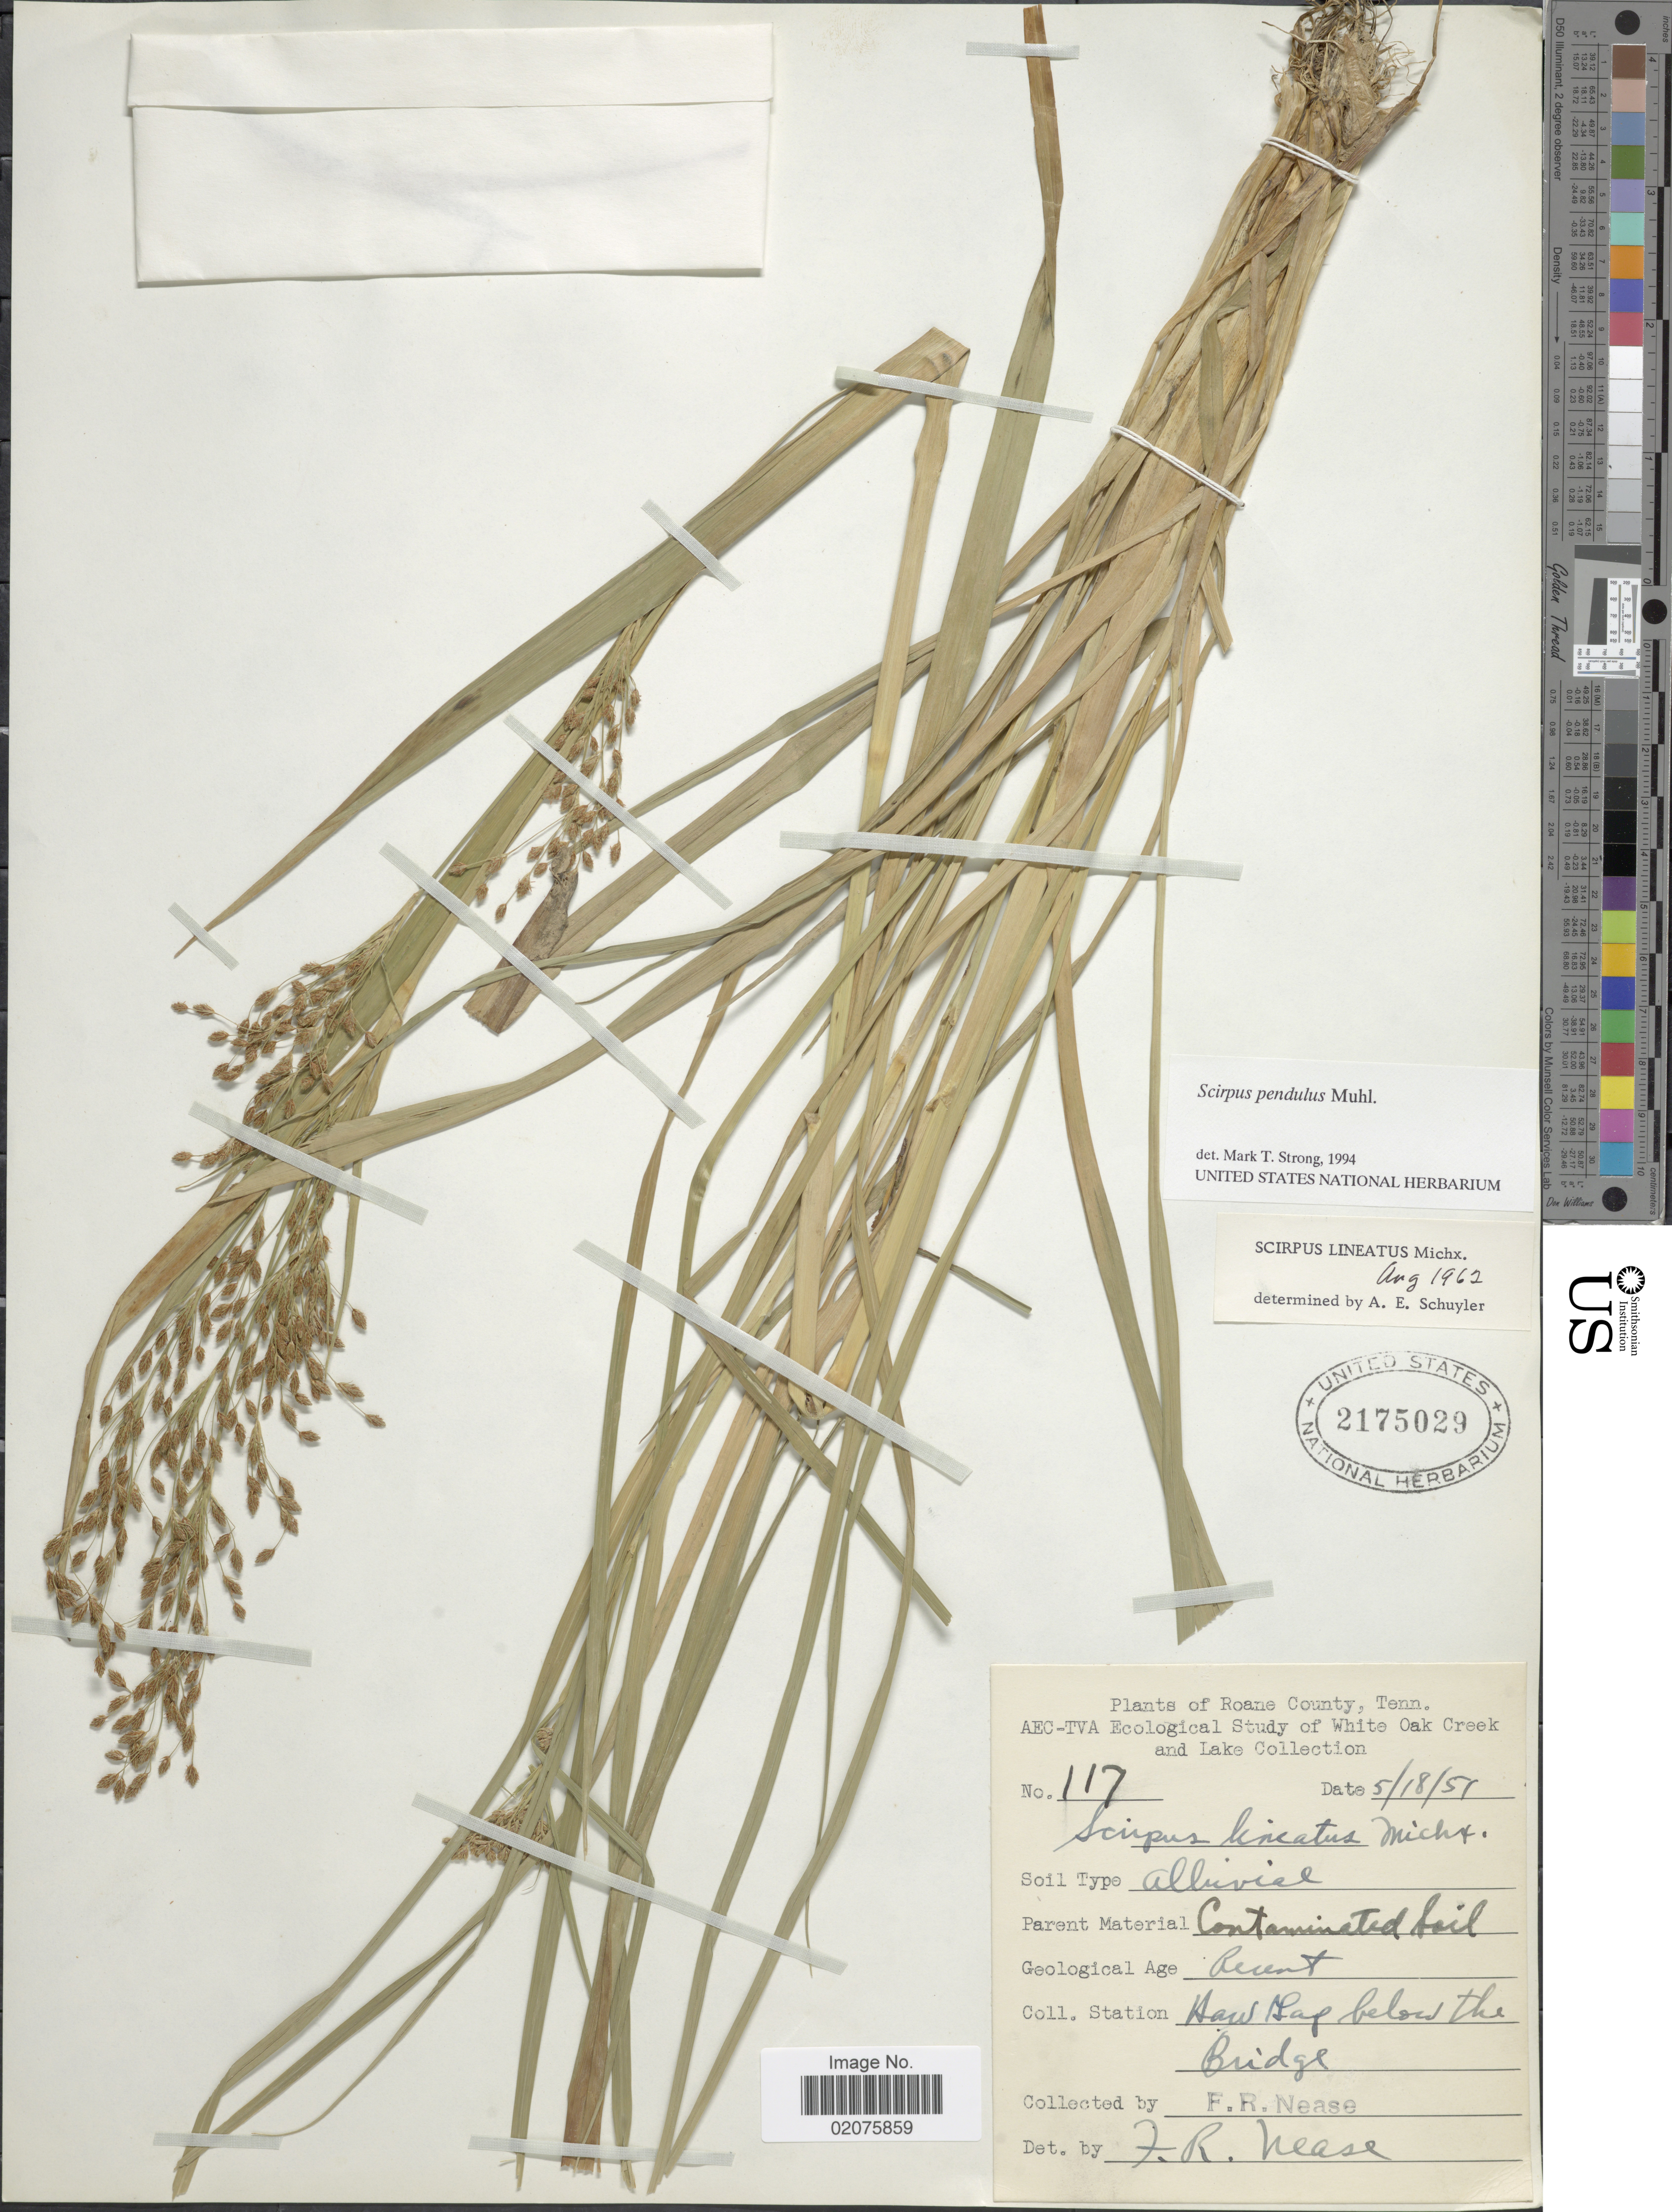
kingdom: Plantae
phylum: Tracheophyta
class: Liliopsida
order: Poales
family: Cyperaceae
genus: Scirpus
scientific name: Scirpus pendulus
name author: Muhl.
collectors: F. Nease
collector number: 117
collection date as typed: Transcribed d/m/y: 18/5/51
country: United States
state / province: Tennessee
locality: Roane County, Tenn. White Oak Creek and Lake Collection. Haw Gap below the Bridge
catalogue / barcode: US 2175029